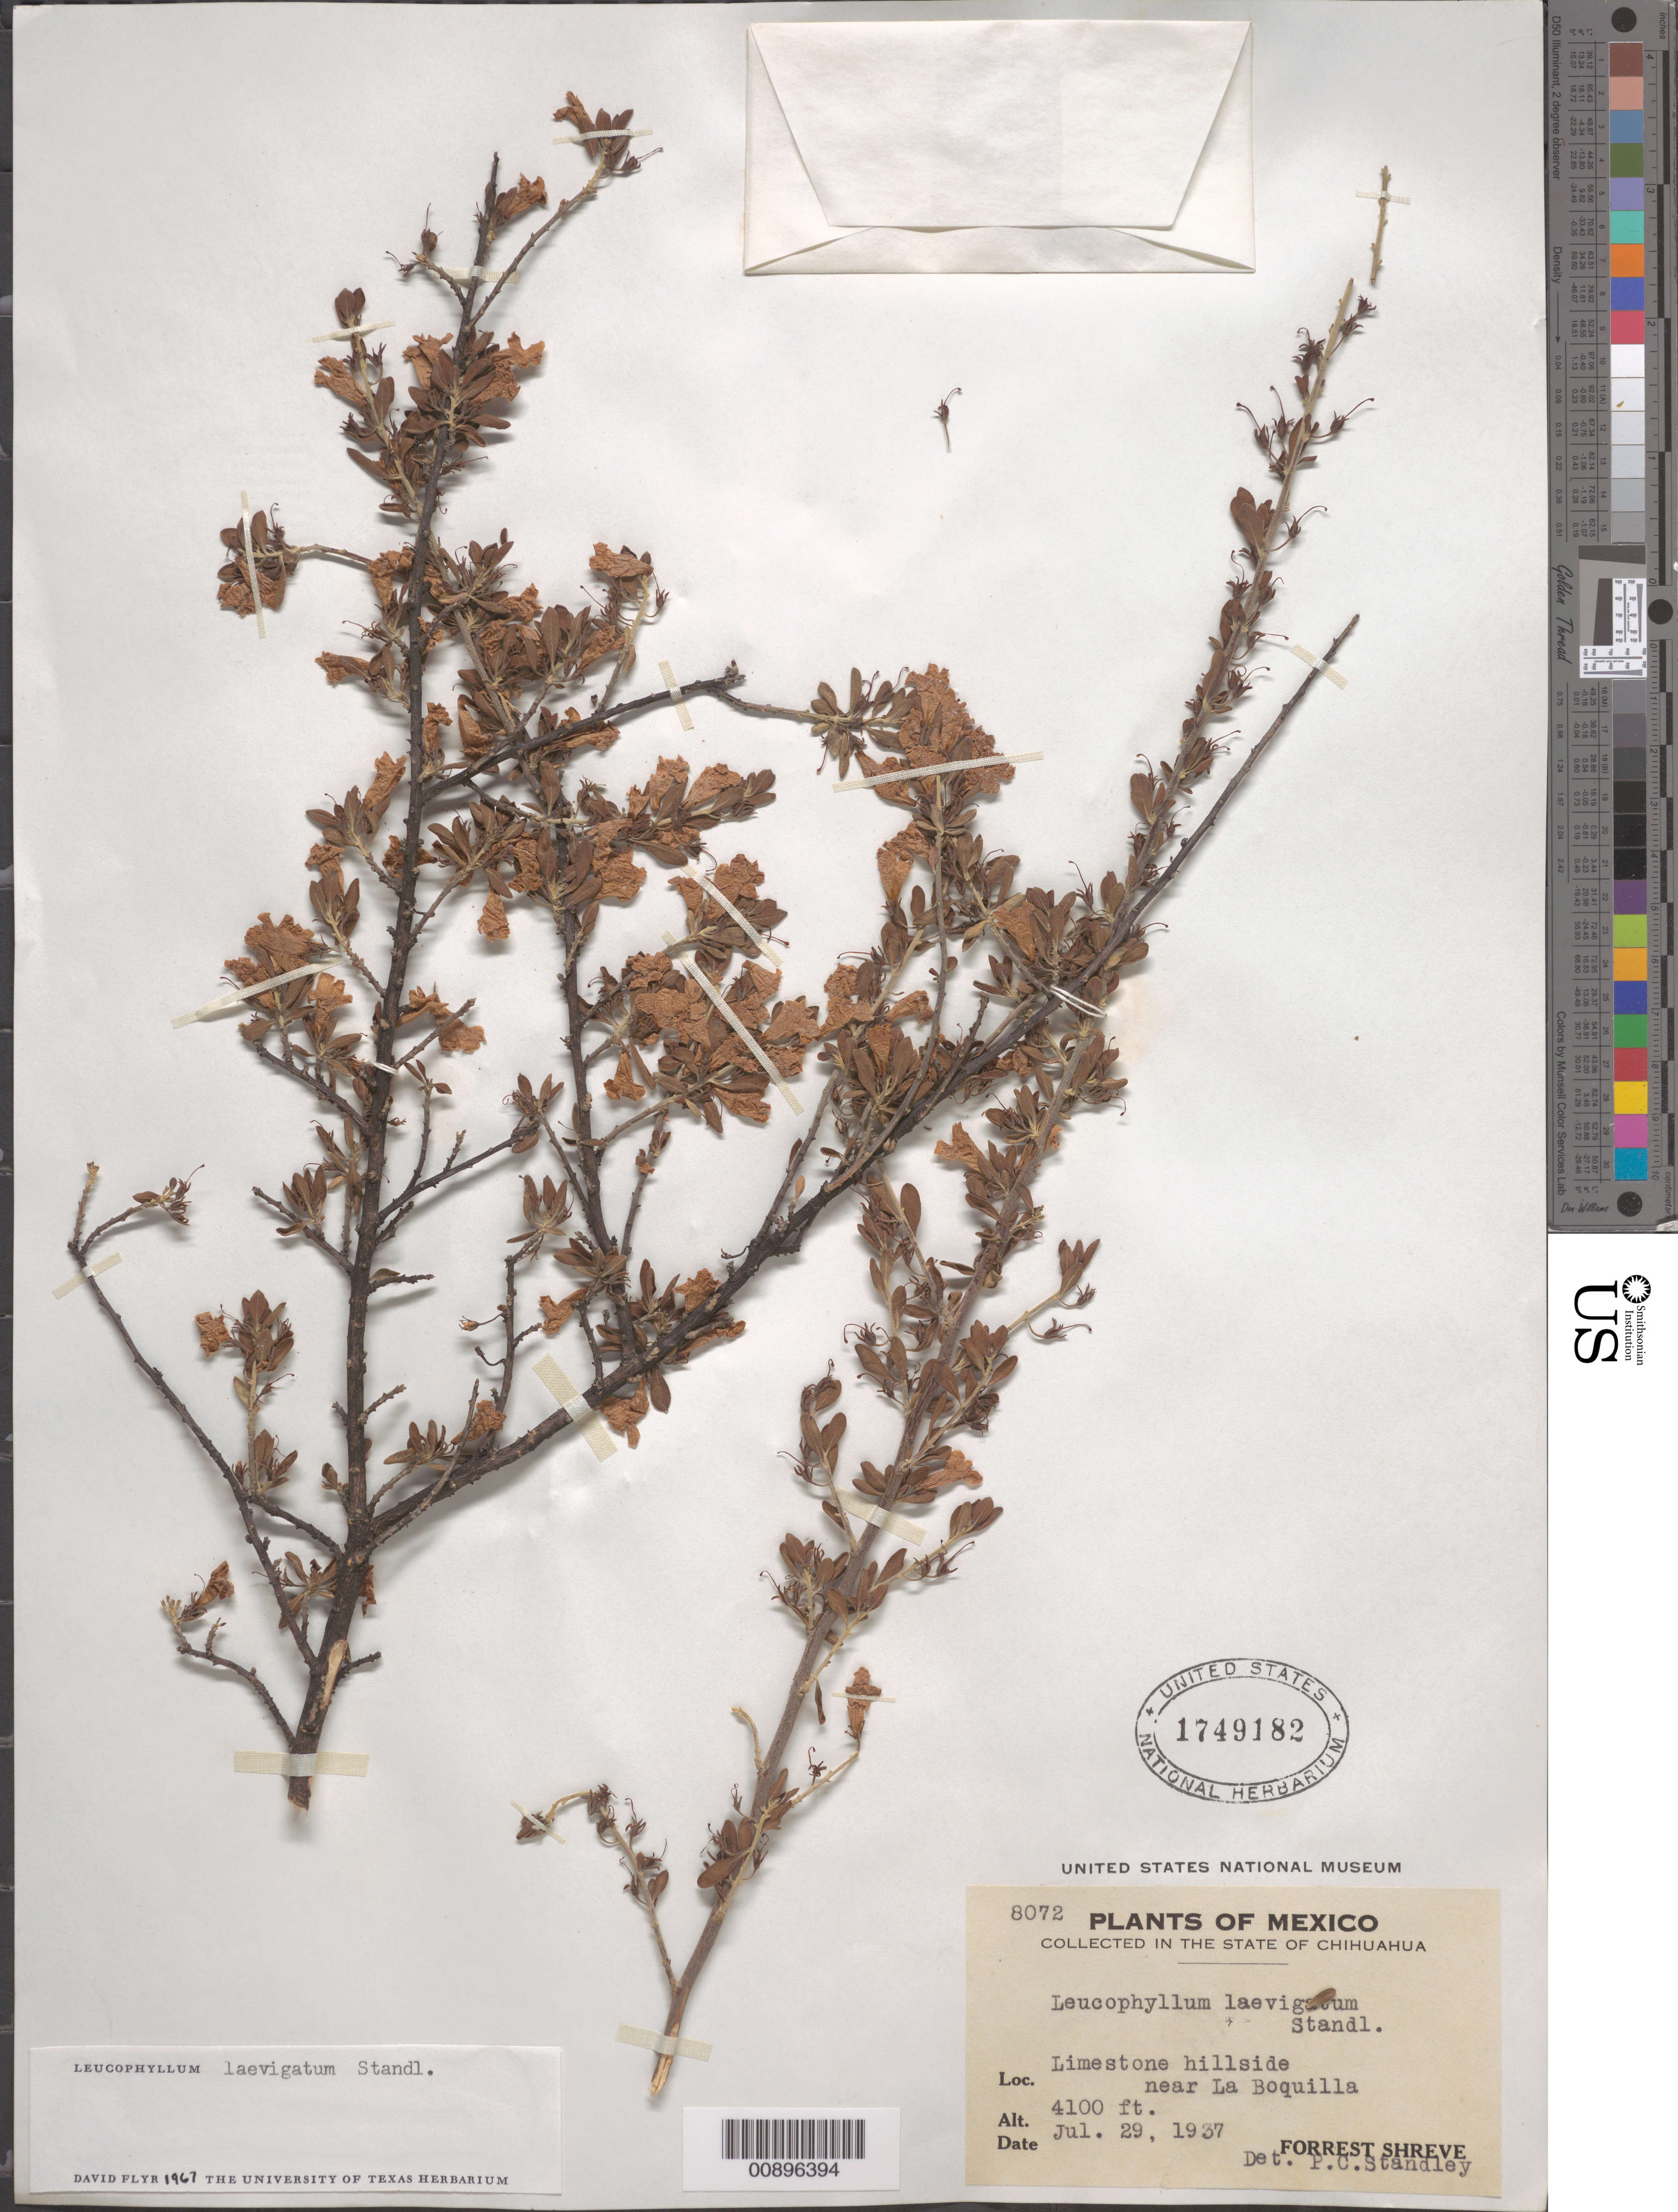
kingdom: Plantae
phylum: Tracheophyta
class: Magnoliopsida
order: Lamiales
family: Scrophulariaceae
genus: Leucophyllum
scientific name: Leucophyllum laevigatum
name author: Standl.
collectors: F. Shreve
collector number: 8072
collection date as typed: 29 Jul 1937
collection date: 1937-07-29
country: Mexico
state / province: Chihuahua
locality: Near La Boquilla, Chihuahua.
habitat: Limestone hillside.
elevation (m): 1250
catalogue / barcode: US 1749182